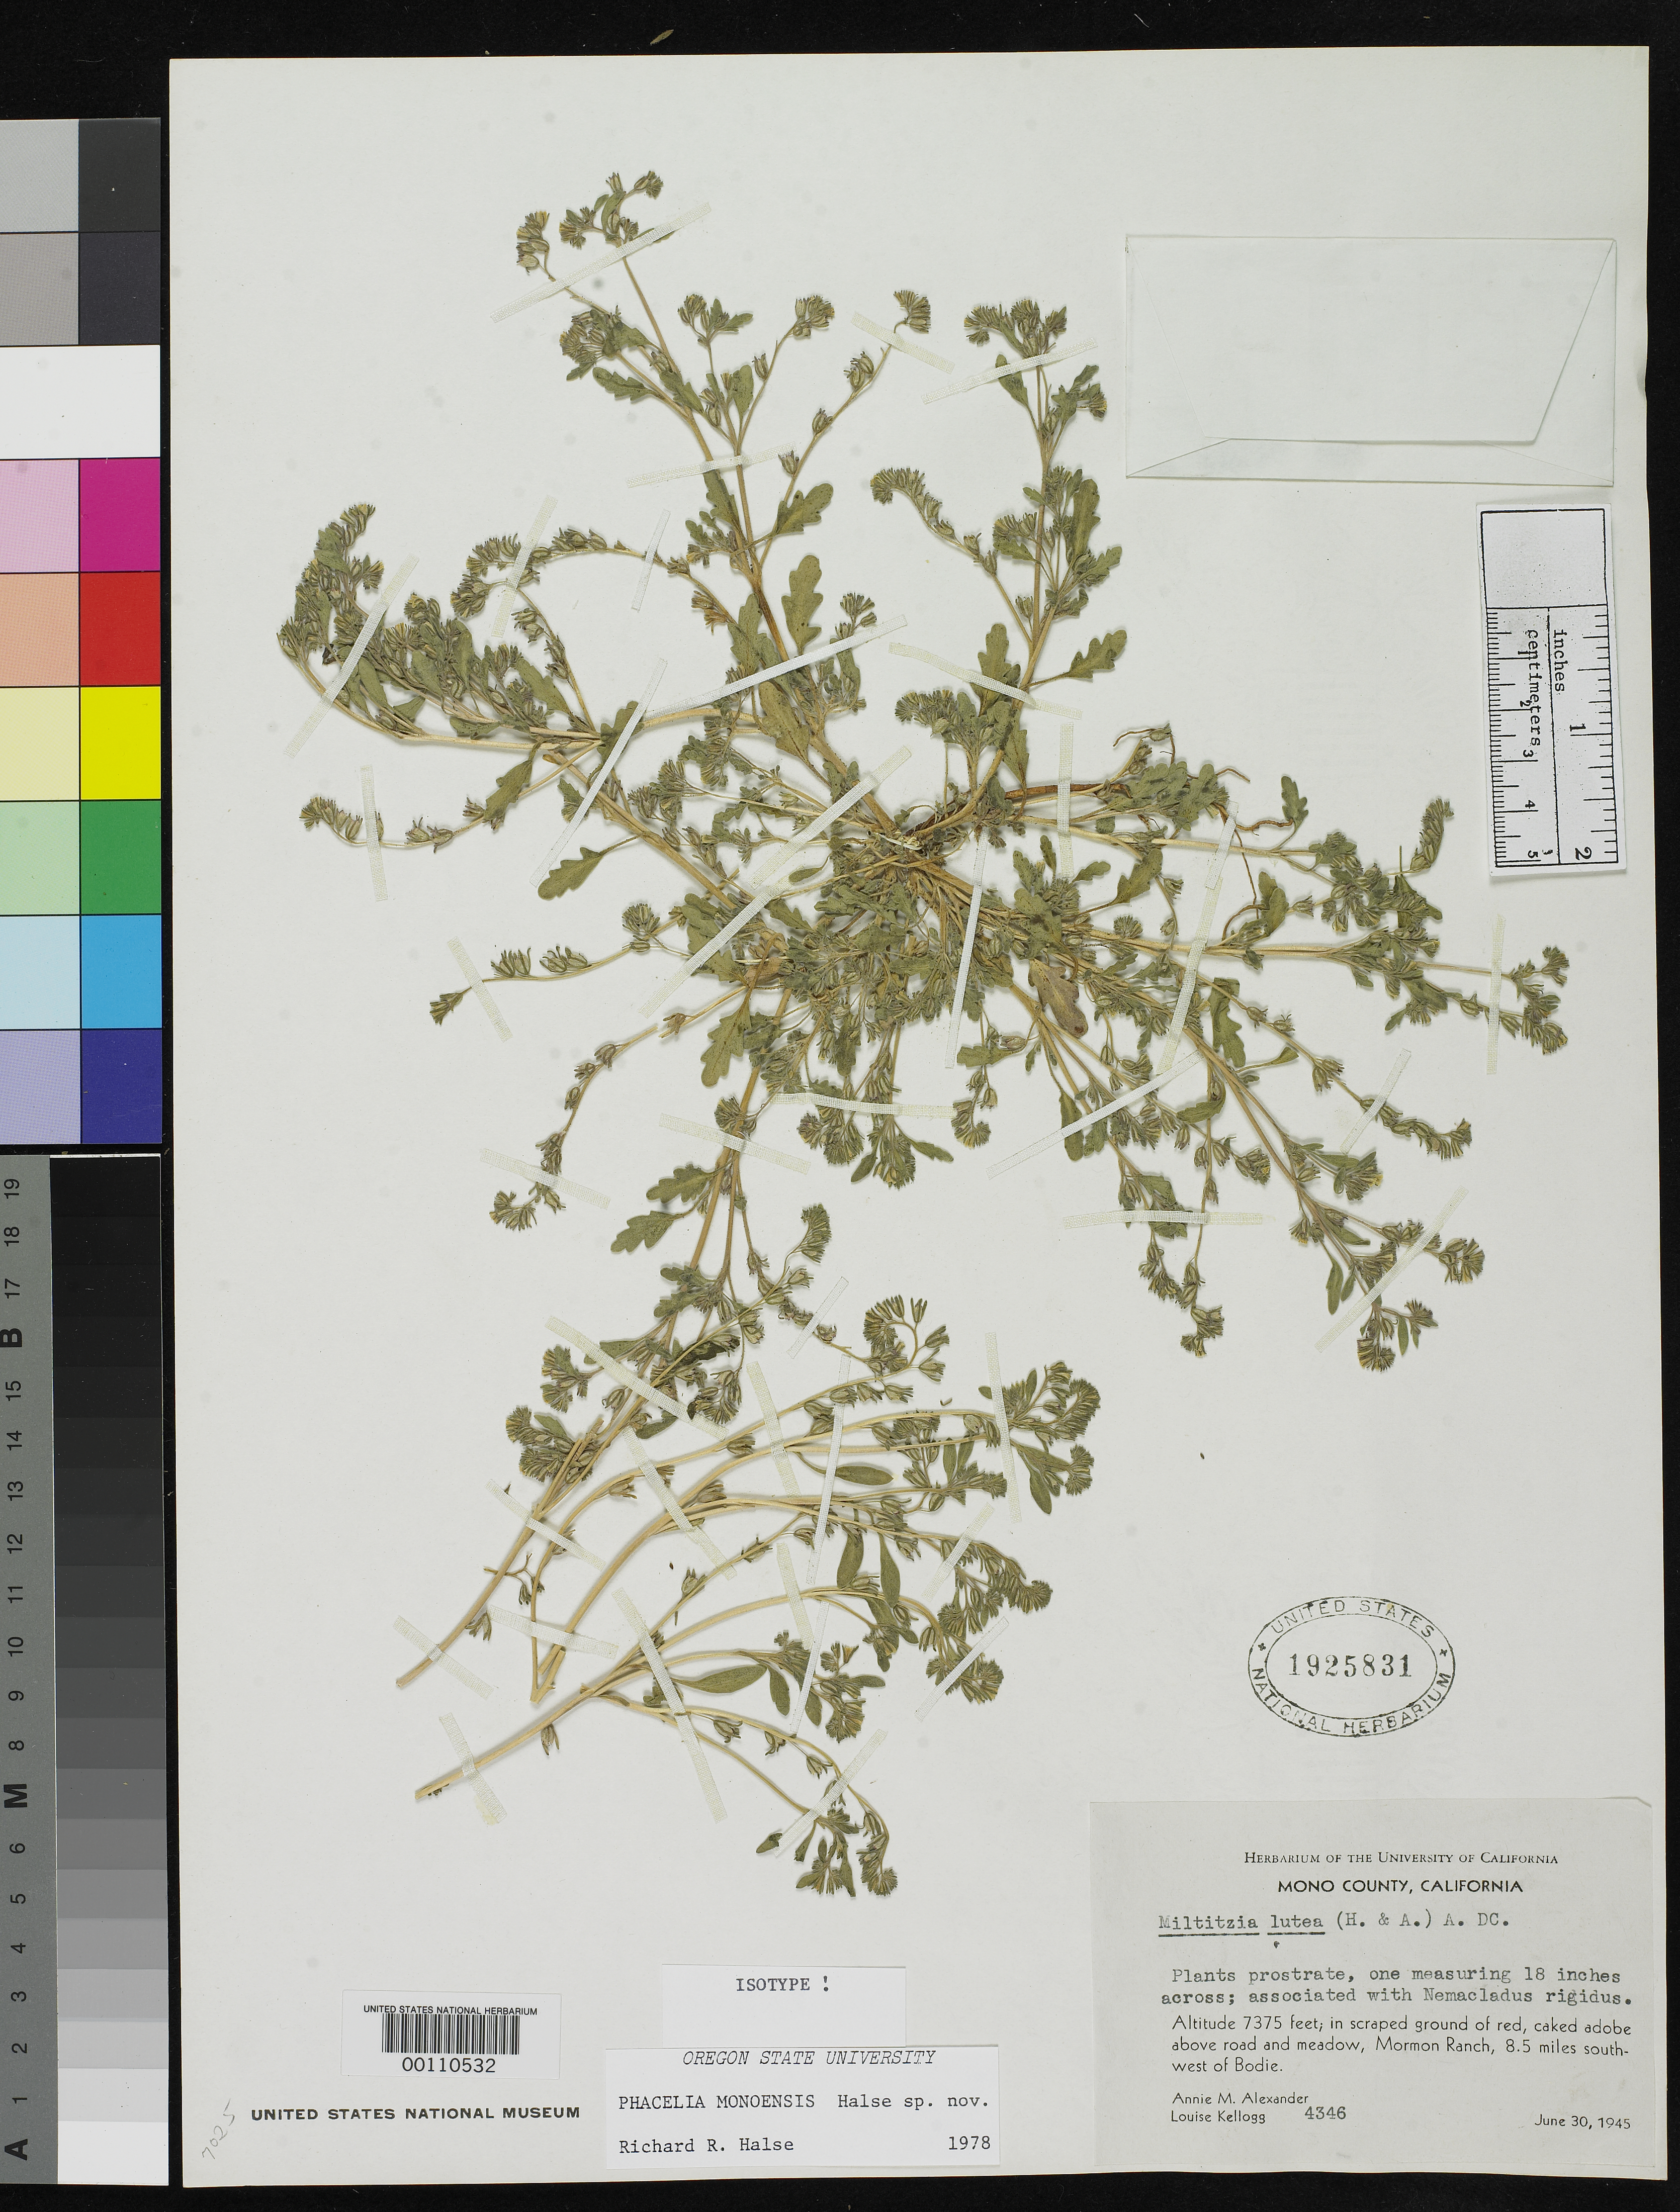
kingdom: Plantae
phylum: Tracheophyta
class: Magnoliopsida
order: Boraginales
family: Hydrophyllaceae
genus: Phacelia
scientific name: Phacelia monoensis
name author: Halse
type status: Isotype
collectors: A. M. Alexander & L. Kellogg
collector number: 4346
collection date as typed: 30 Jun 1945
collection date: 1945-06-30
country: United States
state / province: California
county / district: Mono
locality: Mormon ranch, 8.5 mi SW of Bodie.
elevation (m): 2248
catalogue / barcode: US 1925831